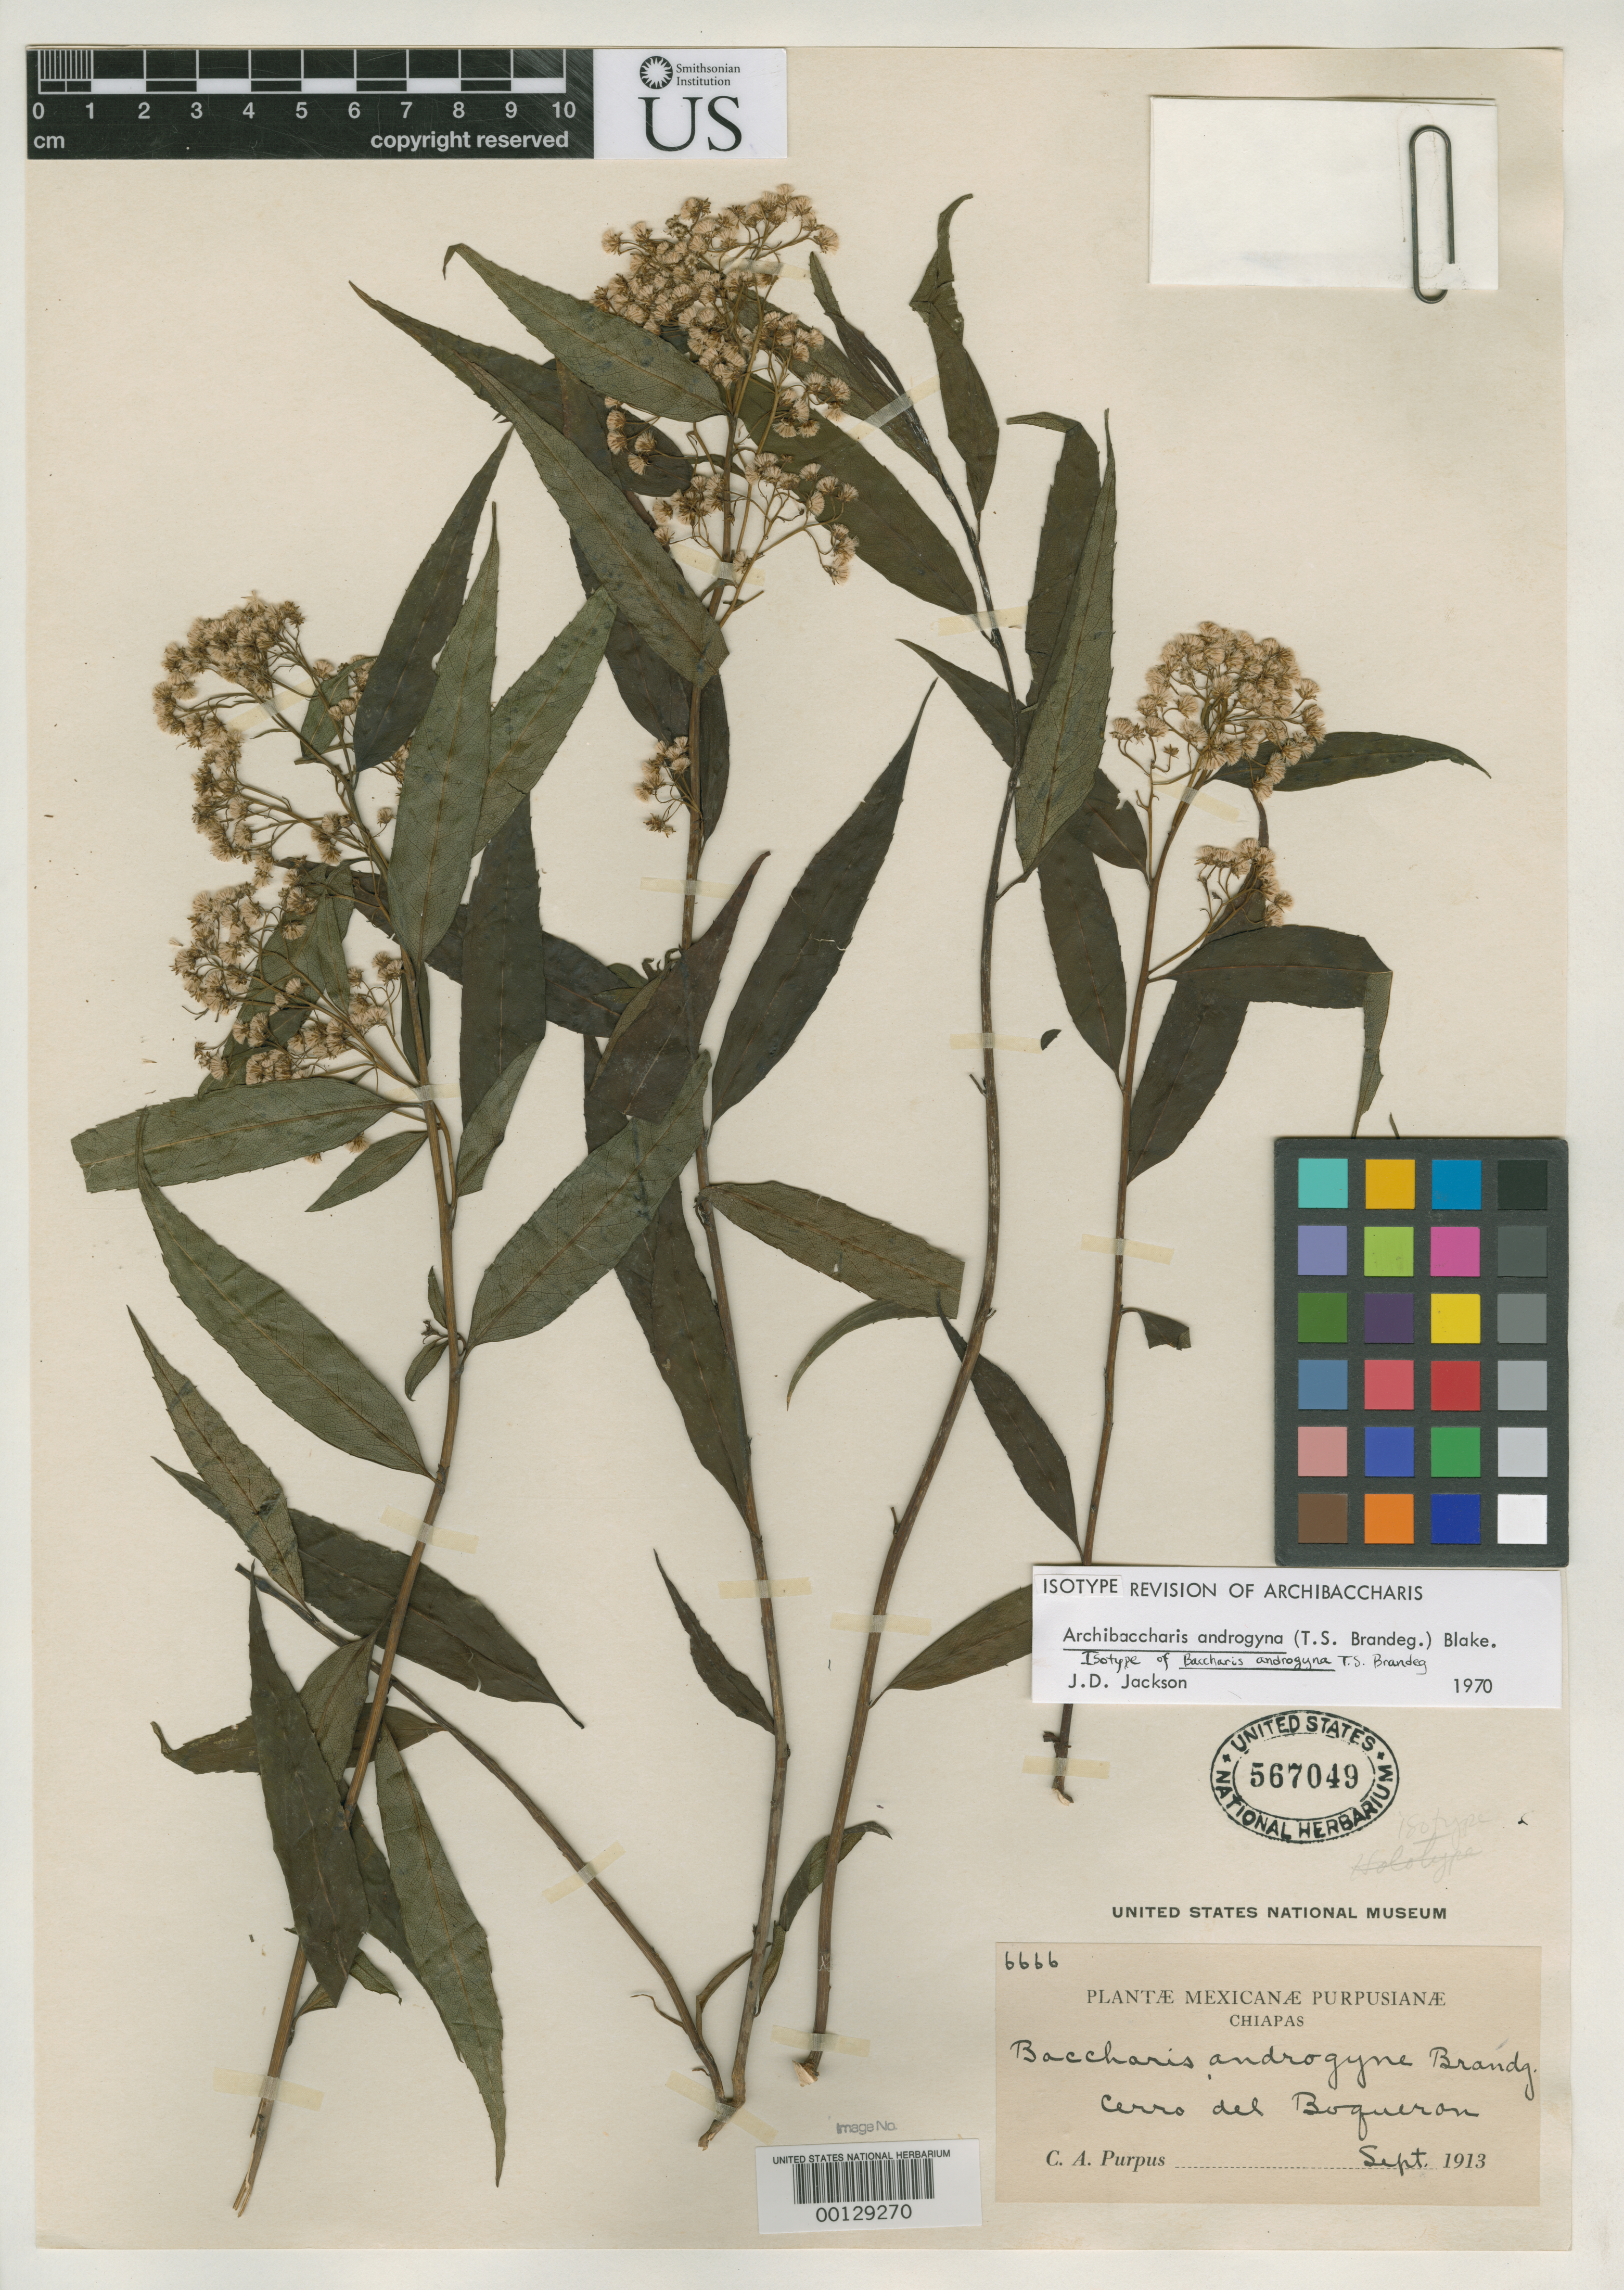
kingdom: Plantae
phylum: Tracheophyta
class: Magnoliopsida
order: Asterales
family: Asteraceae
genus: Baccharis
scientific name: Baccharis androgyna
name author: Brandegee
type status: Isotype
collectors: C. A. Purpus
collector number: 6666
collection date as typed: Sep 1913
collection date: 1913-09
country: Mexico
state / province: Chiapas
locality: Cerro del Boqueron.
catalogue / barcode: US 567049